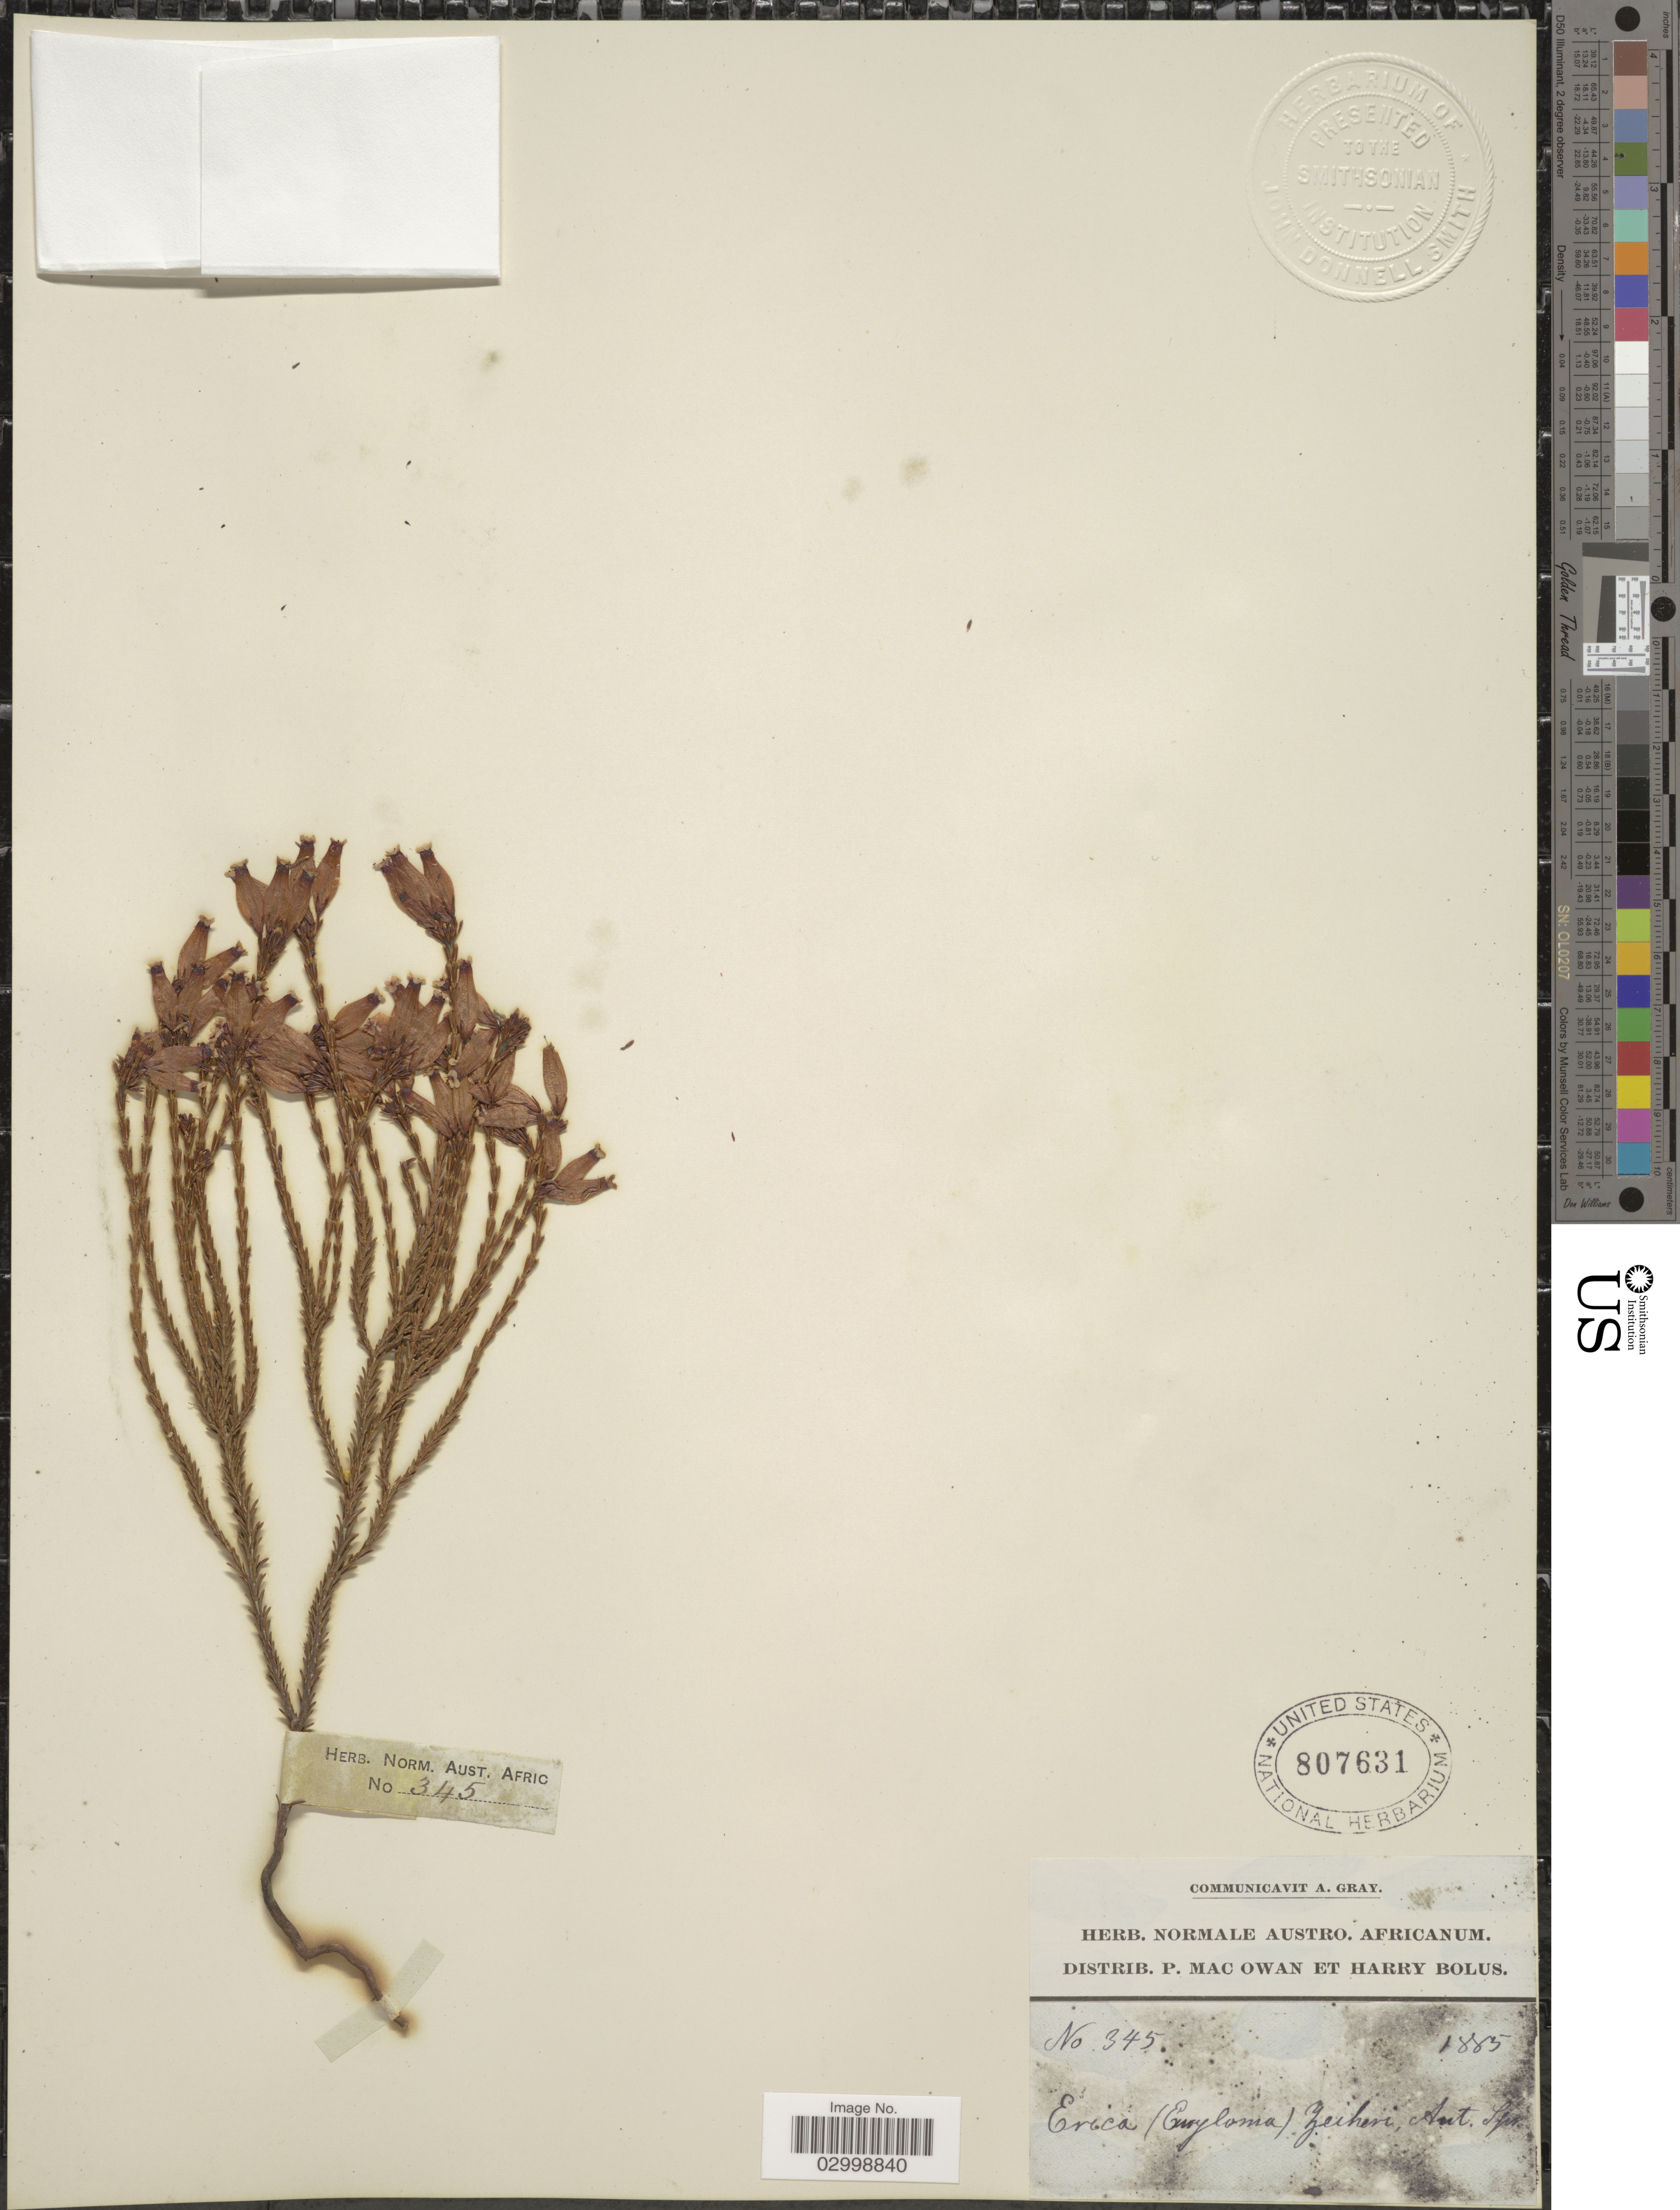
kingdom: Plantae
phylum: Tracheophyta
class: Magnoliopsida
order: Ericales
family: Ericaceae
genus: Erica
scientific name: Erica zeyheri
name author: Bartl.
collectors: P. MacOwan & H. Bolus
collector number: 345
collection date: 1885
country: South Africa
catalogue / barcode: US 807631